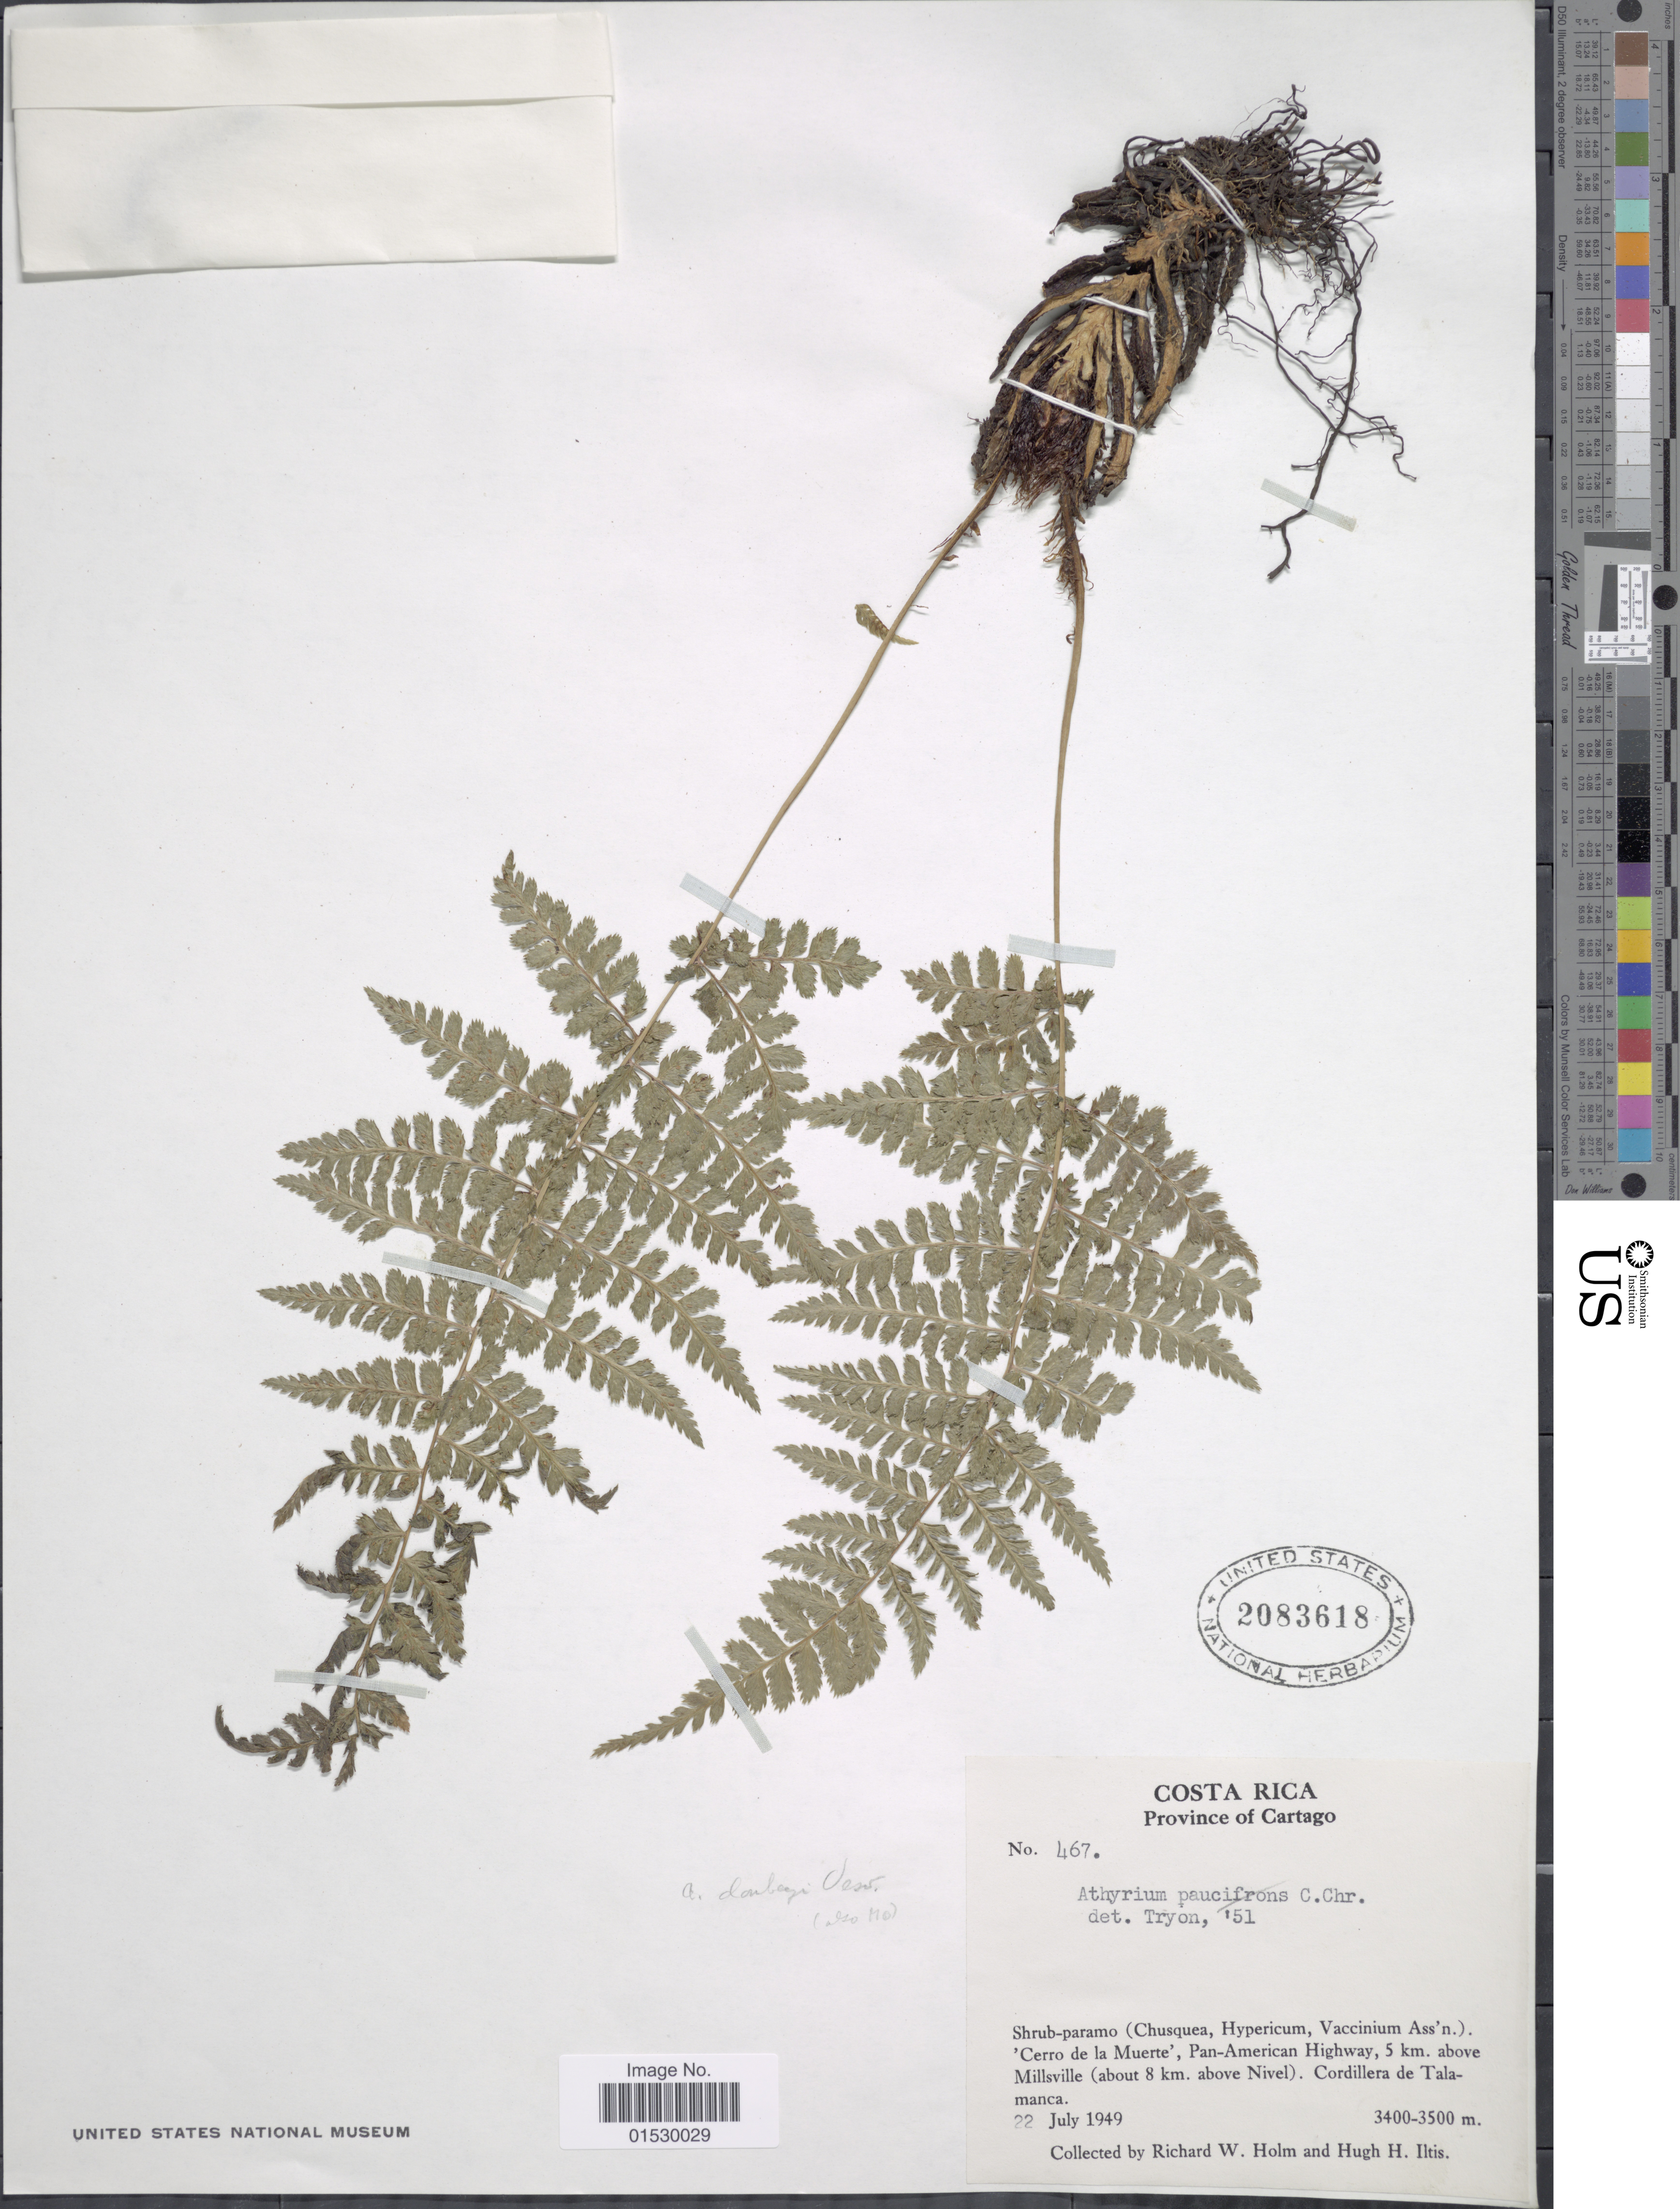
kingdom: Plantae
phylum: Tracheophyta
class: Polypodiopsida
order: Polypodiales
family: Athyriaceae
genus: Athyrium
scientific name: Athyrium dombei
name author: (Desv.) C. Chr.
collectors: R. W. Holm & H. H. Iltis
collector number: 467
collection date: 1949-07-22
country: Costa Rica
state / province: Cartago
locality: Shrub-paramo (Chusquea, Hypercum, Vaccinium Ass'n) 'Cerro de la Muerte' , Pan American Highway, 5 km. above Millsville (about 8 km. above Nivel). Cordillera de Talamanca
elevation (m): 3400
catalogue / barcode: US 2083618